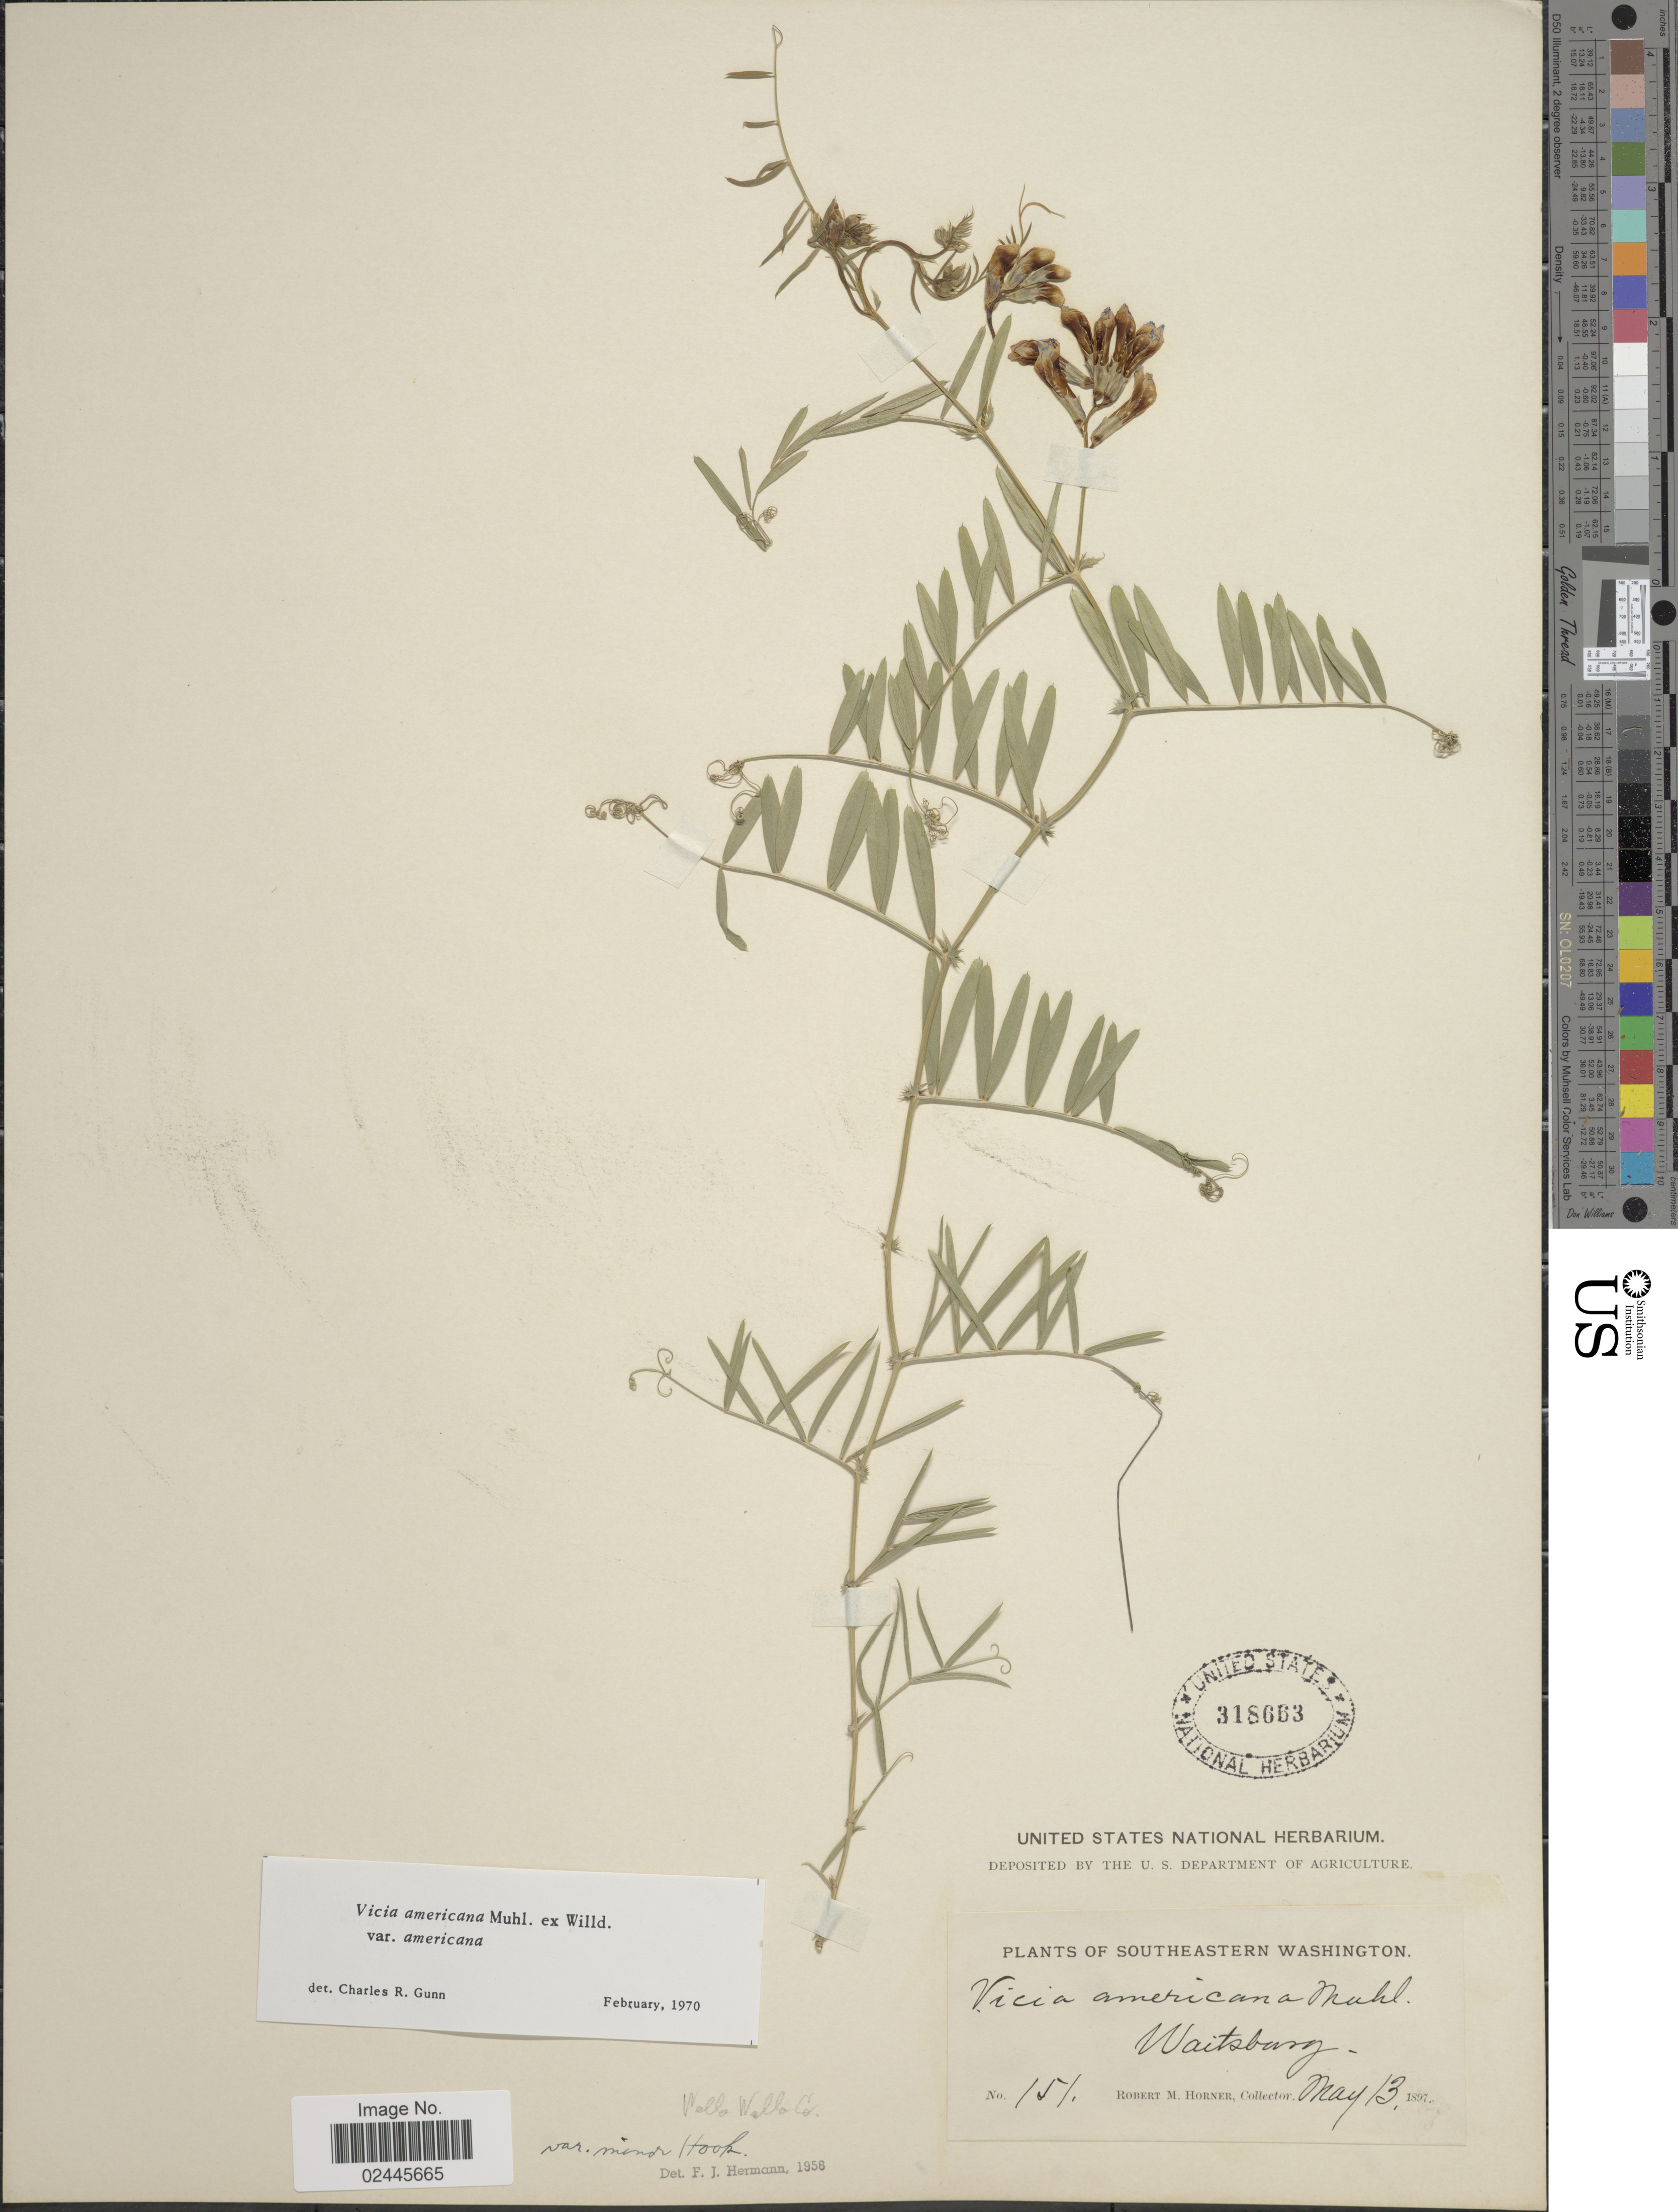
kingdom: Plantae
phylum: Tracheophyta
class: Magnoliopsida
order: Fabales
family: Fabaceae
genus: Vicia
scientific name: Vicia americana var. americana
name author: Muhl. ex Willd.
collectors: R. Horner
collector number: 151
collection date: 1897-05-13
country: United States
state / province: Washington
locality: Southeastern Washington, Waitsburg.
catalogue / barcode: US 318663